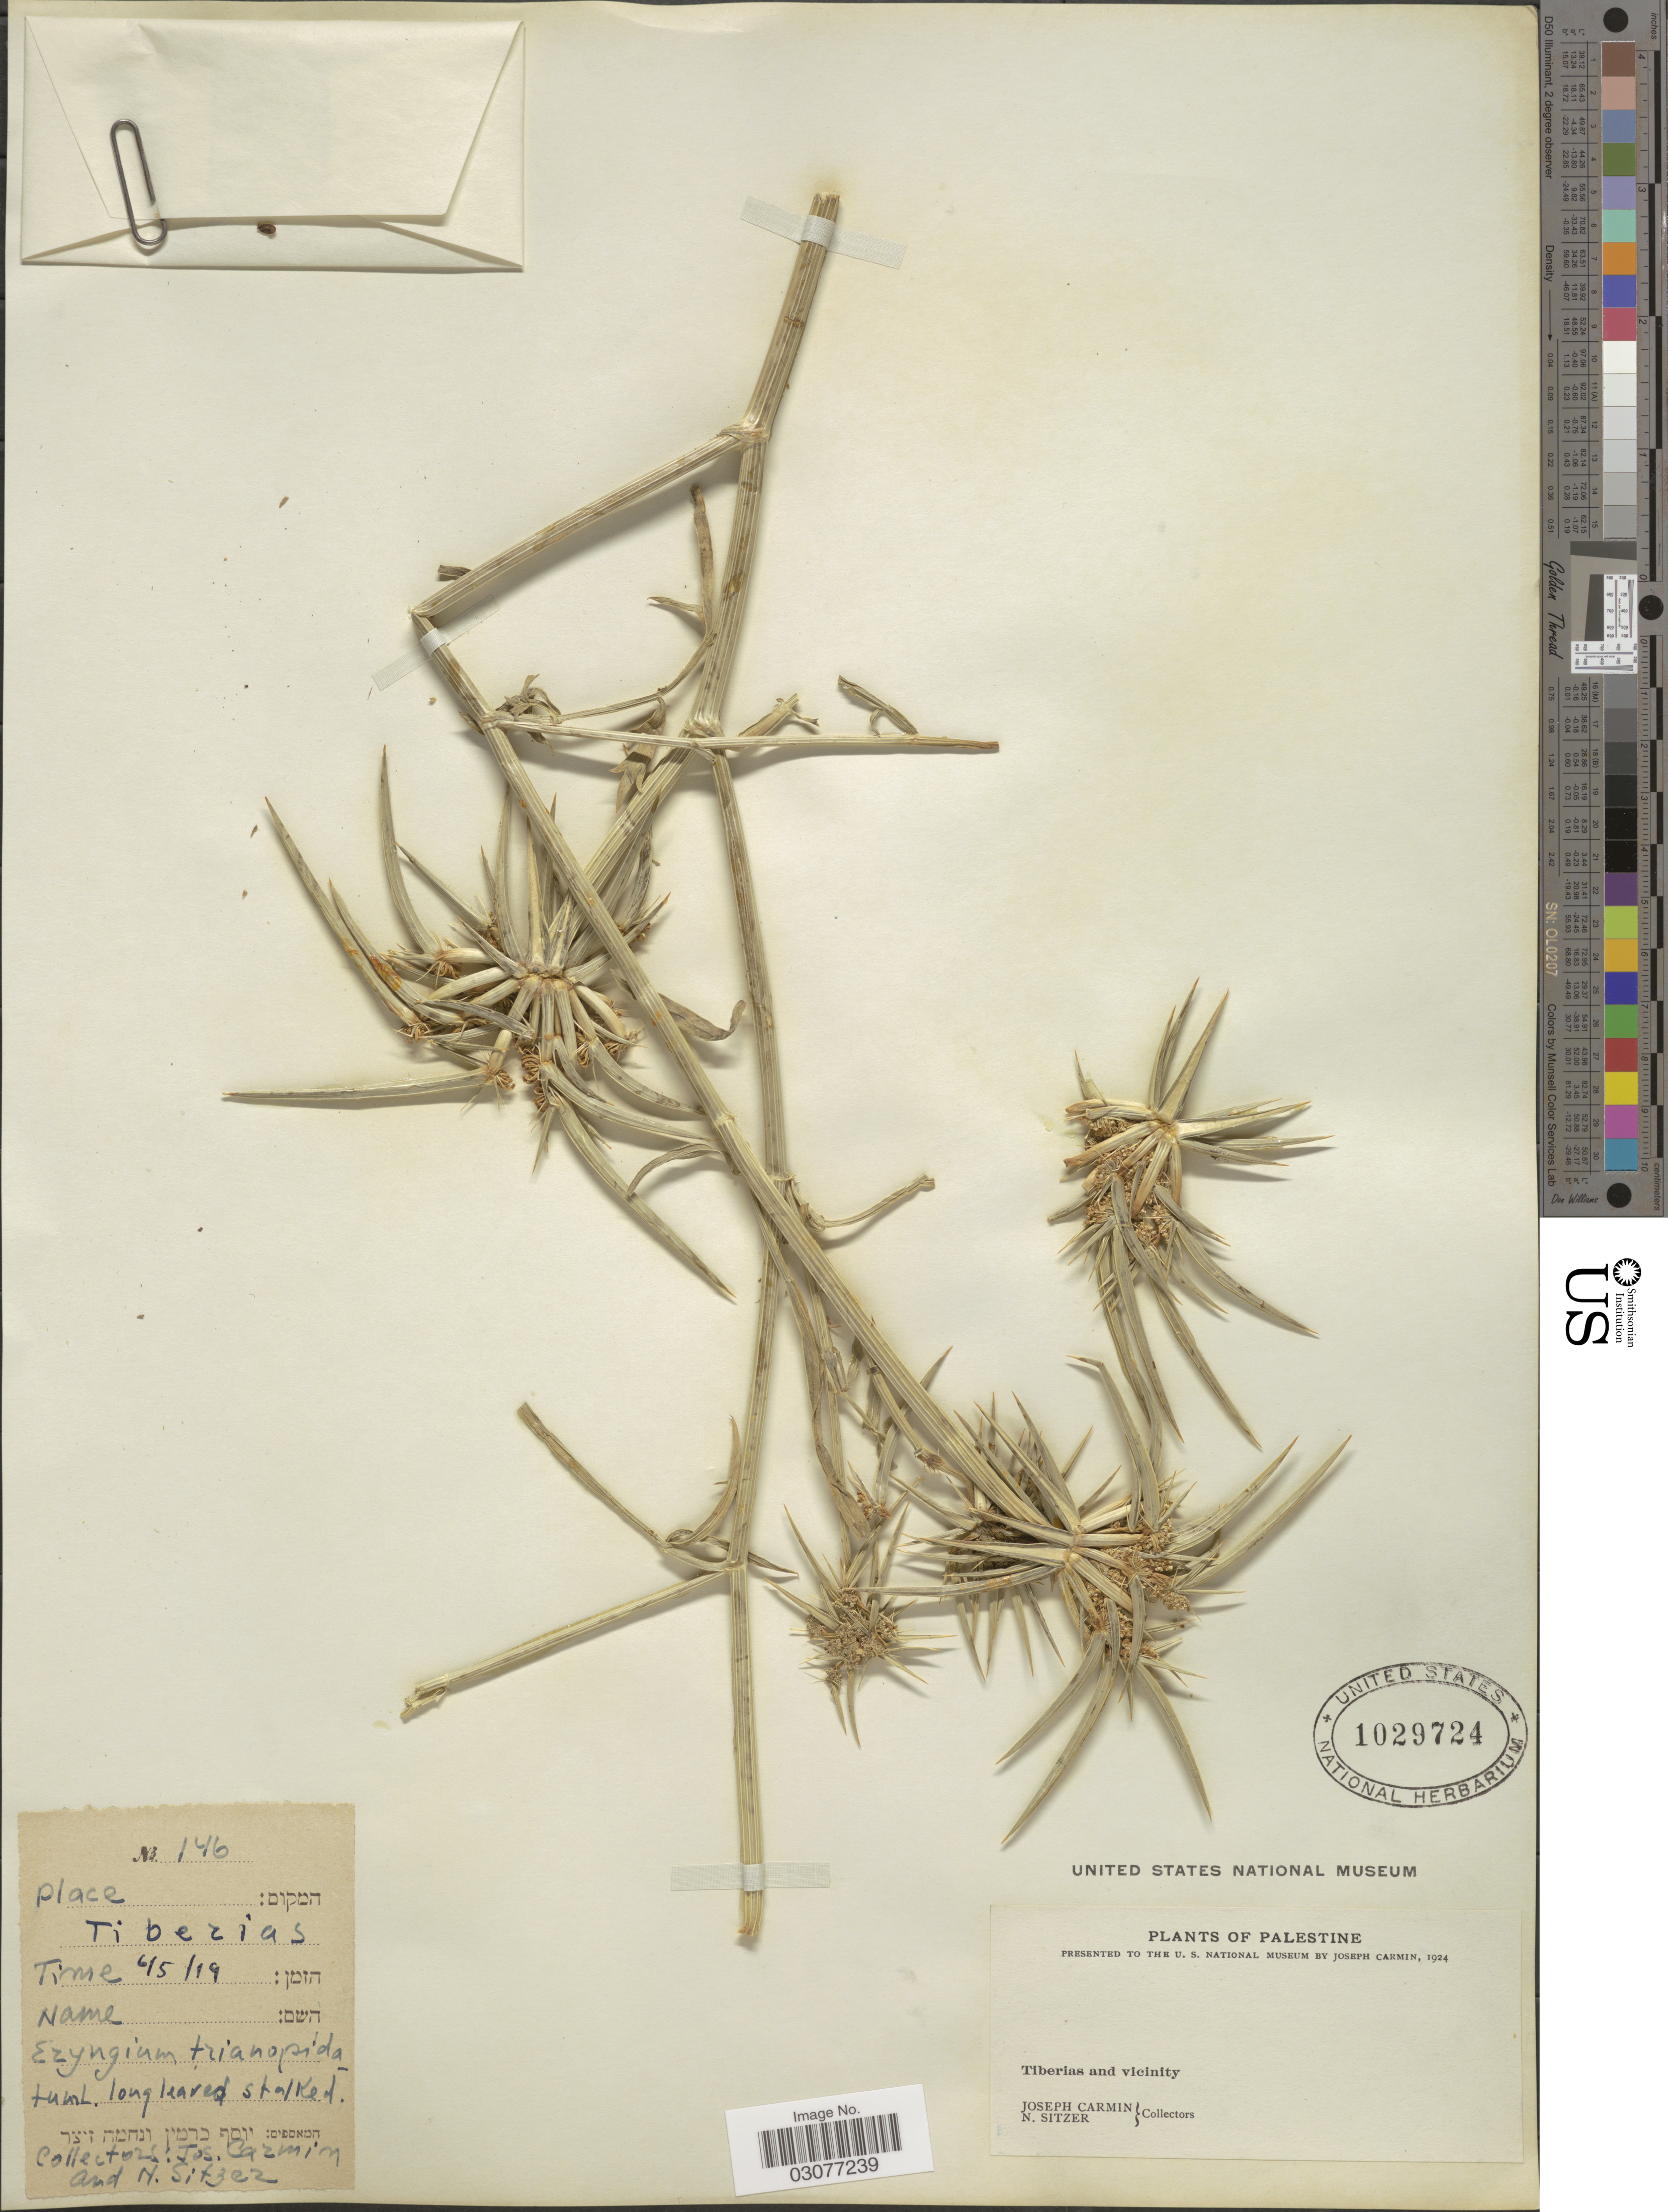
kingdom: Plantae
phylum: Tracheophyta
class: Magnoliopsida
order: Apiales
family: Apiaceae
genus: Eryngium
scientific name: Eryngium trianopsida ined.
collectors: J. Carmin & N. Sitzer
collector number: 146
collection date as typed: Transcribed d/m/y: 6/5/19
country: Israel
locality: Tiberias, Palestine. Tiberias and vicinity.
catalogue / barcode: US 1029724